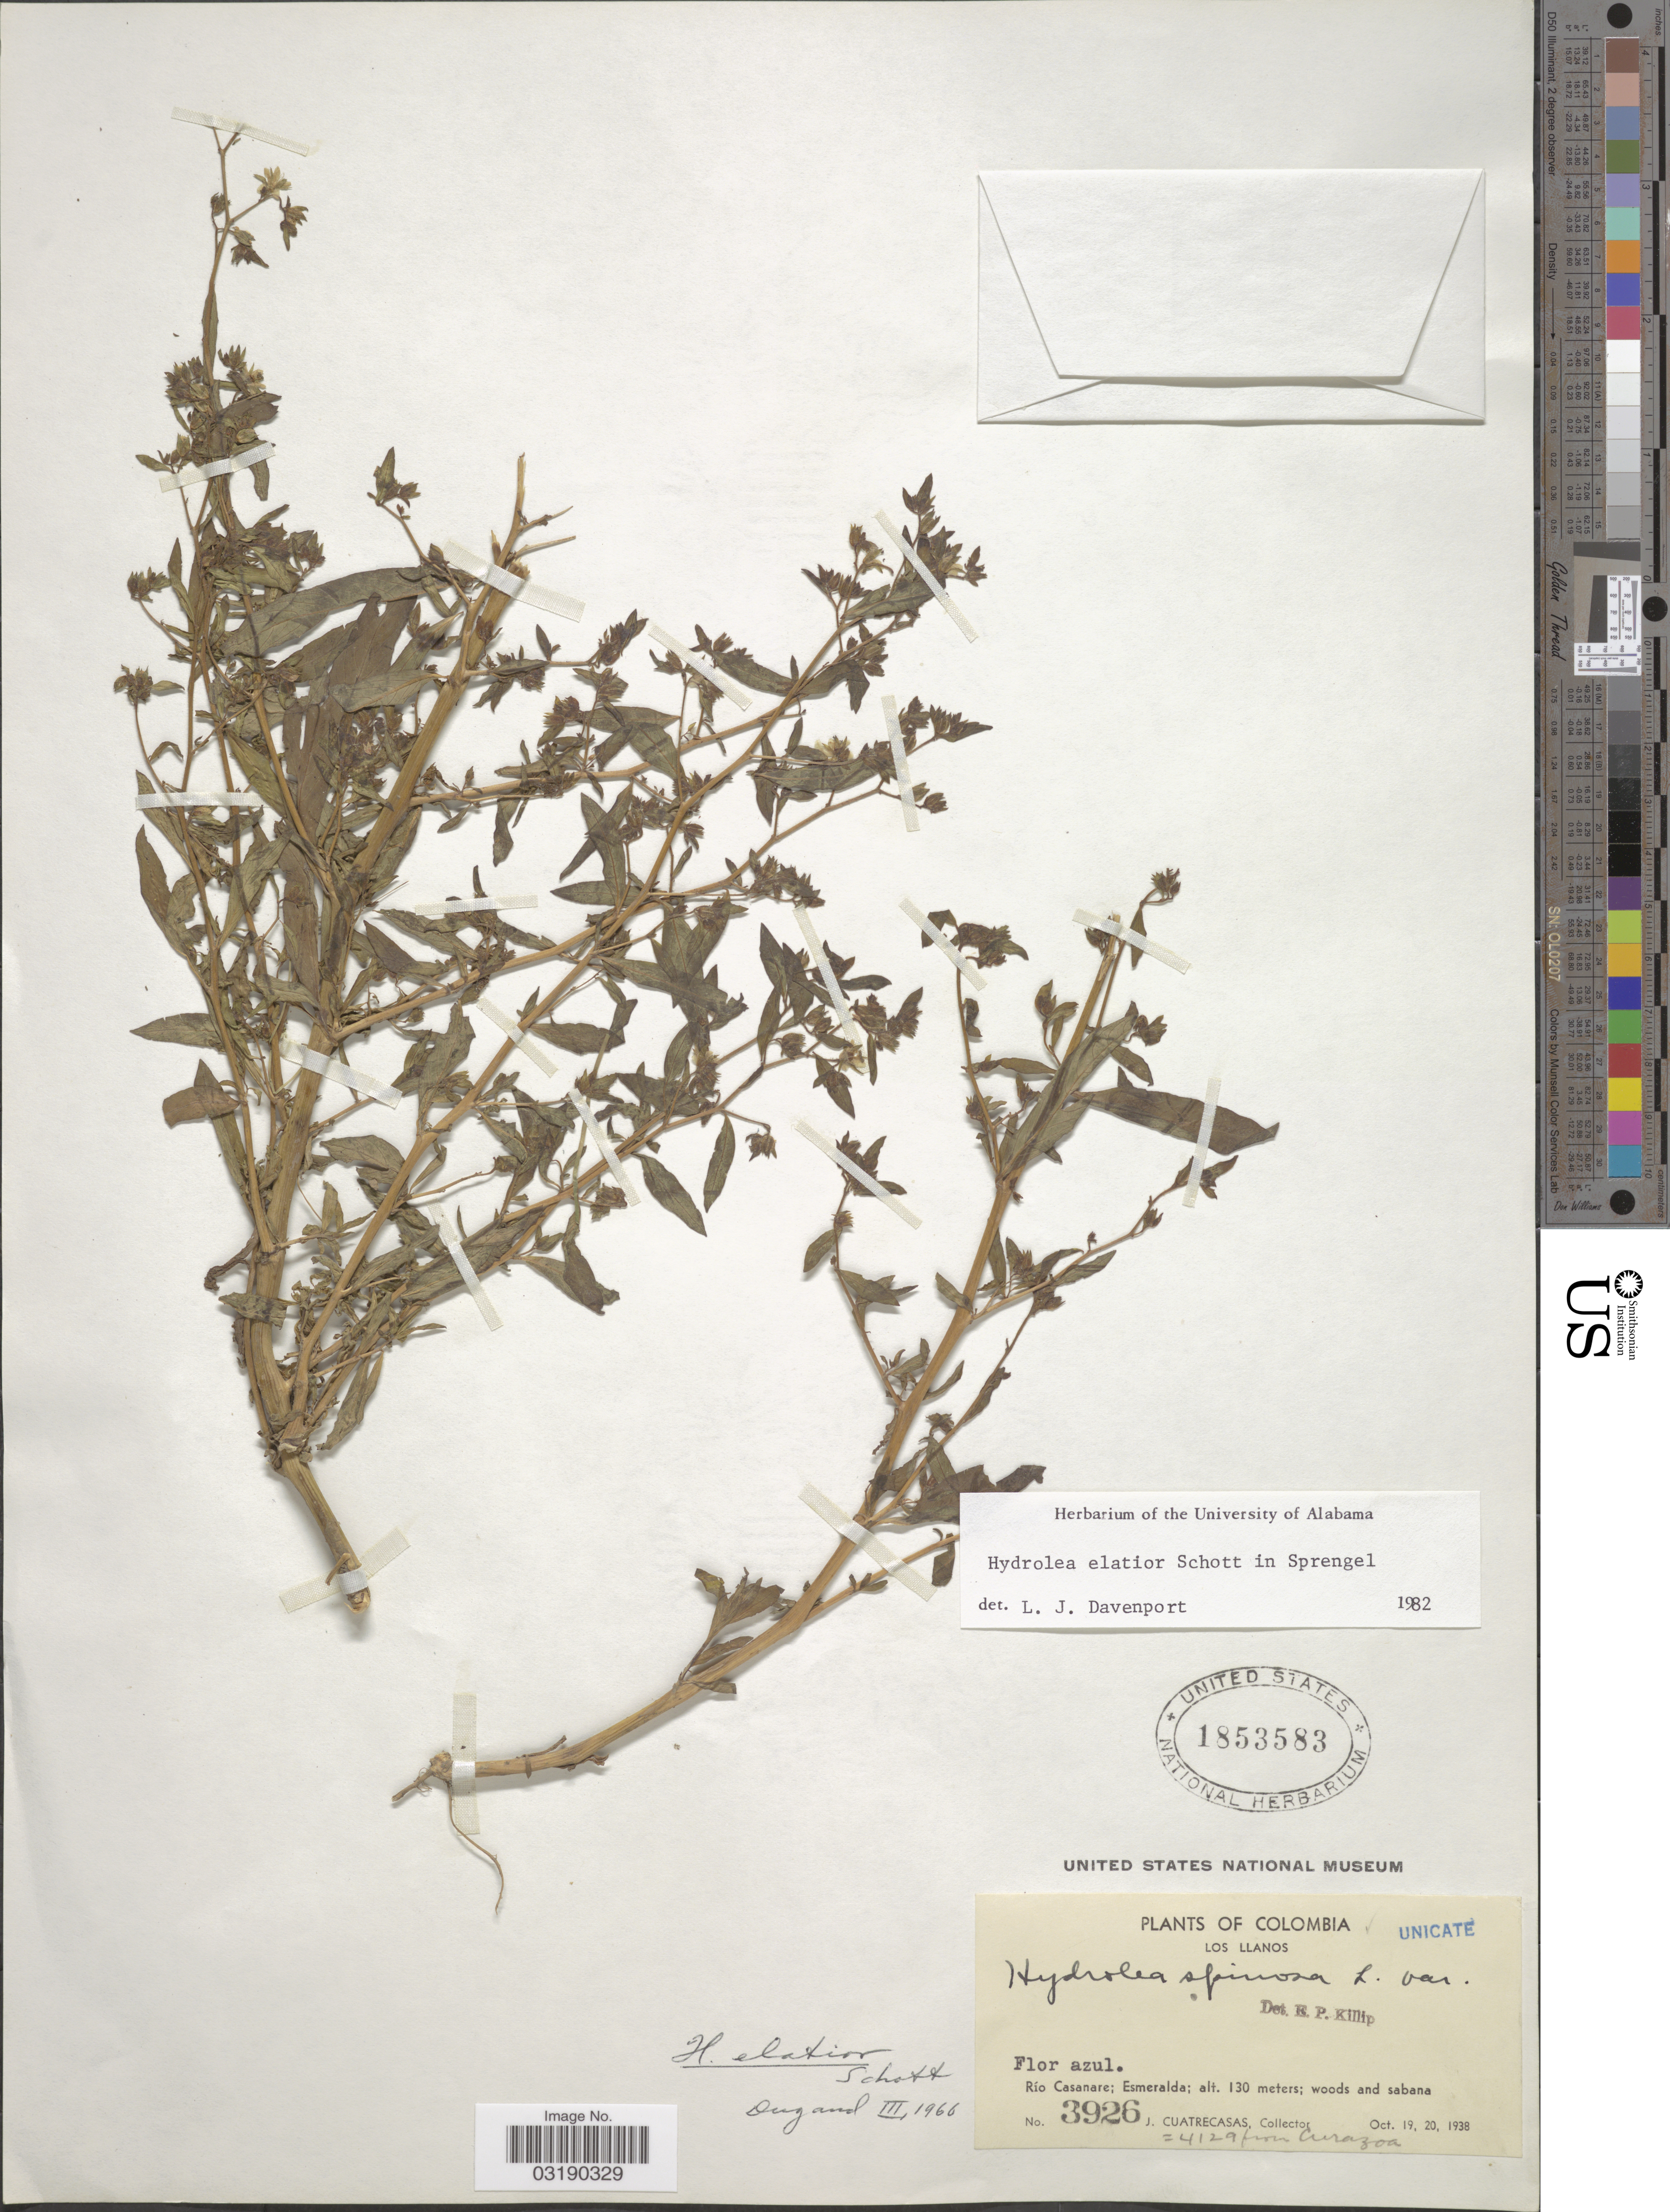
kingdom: Plantae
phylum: Tracheophyta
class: Magnoliopsida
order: Solanales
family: Hydroleaceae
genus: Hydrolea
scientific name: Hydrolea elatior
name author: Schott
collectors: J. Cuatrecasas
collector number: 3926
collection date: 1938-10-19/1938-10-20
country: Colombia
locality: Los llanos. Río Casanare; Esmeralda.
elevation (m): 130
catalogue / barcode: US 1853583